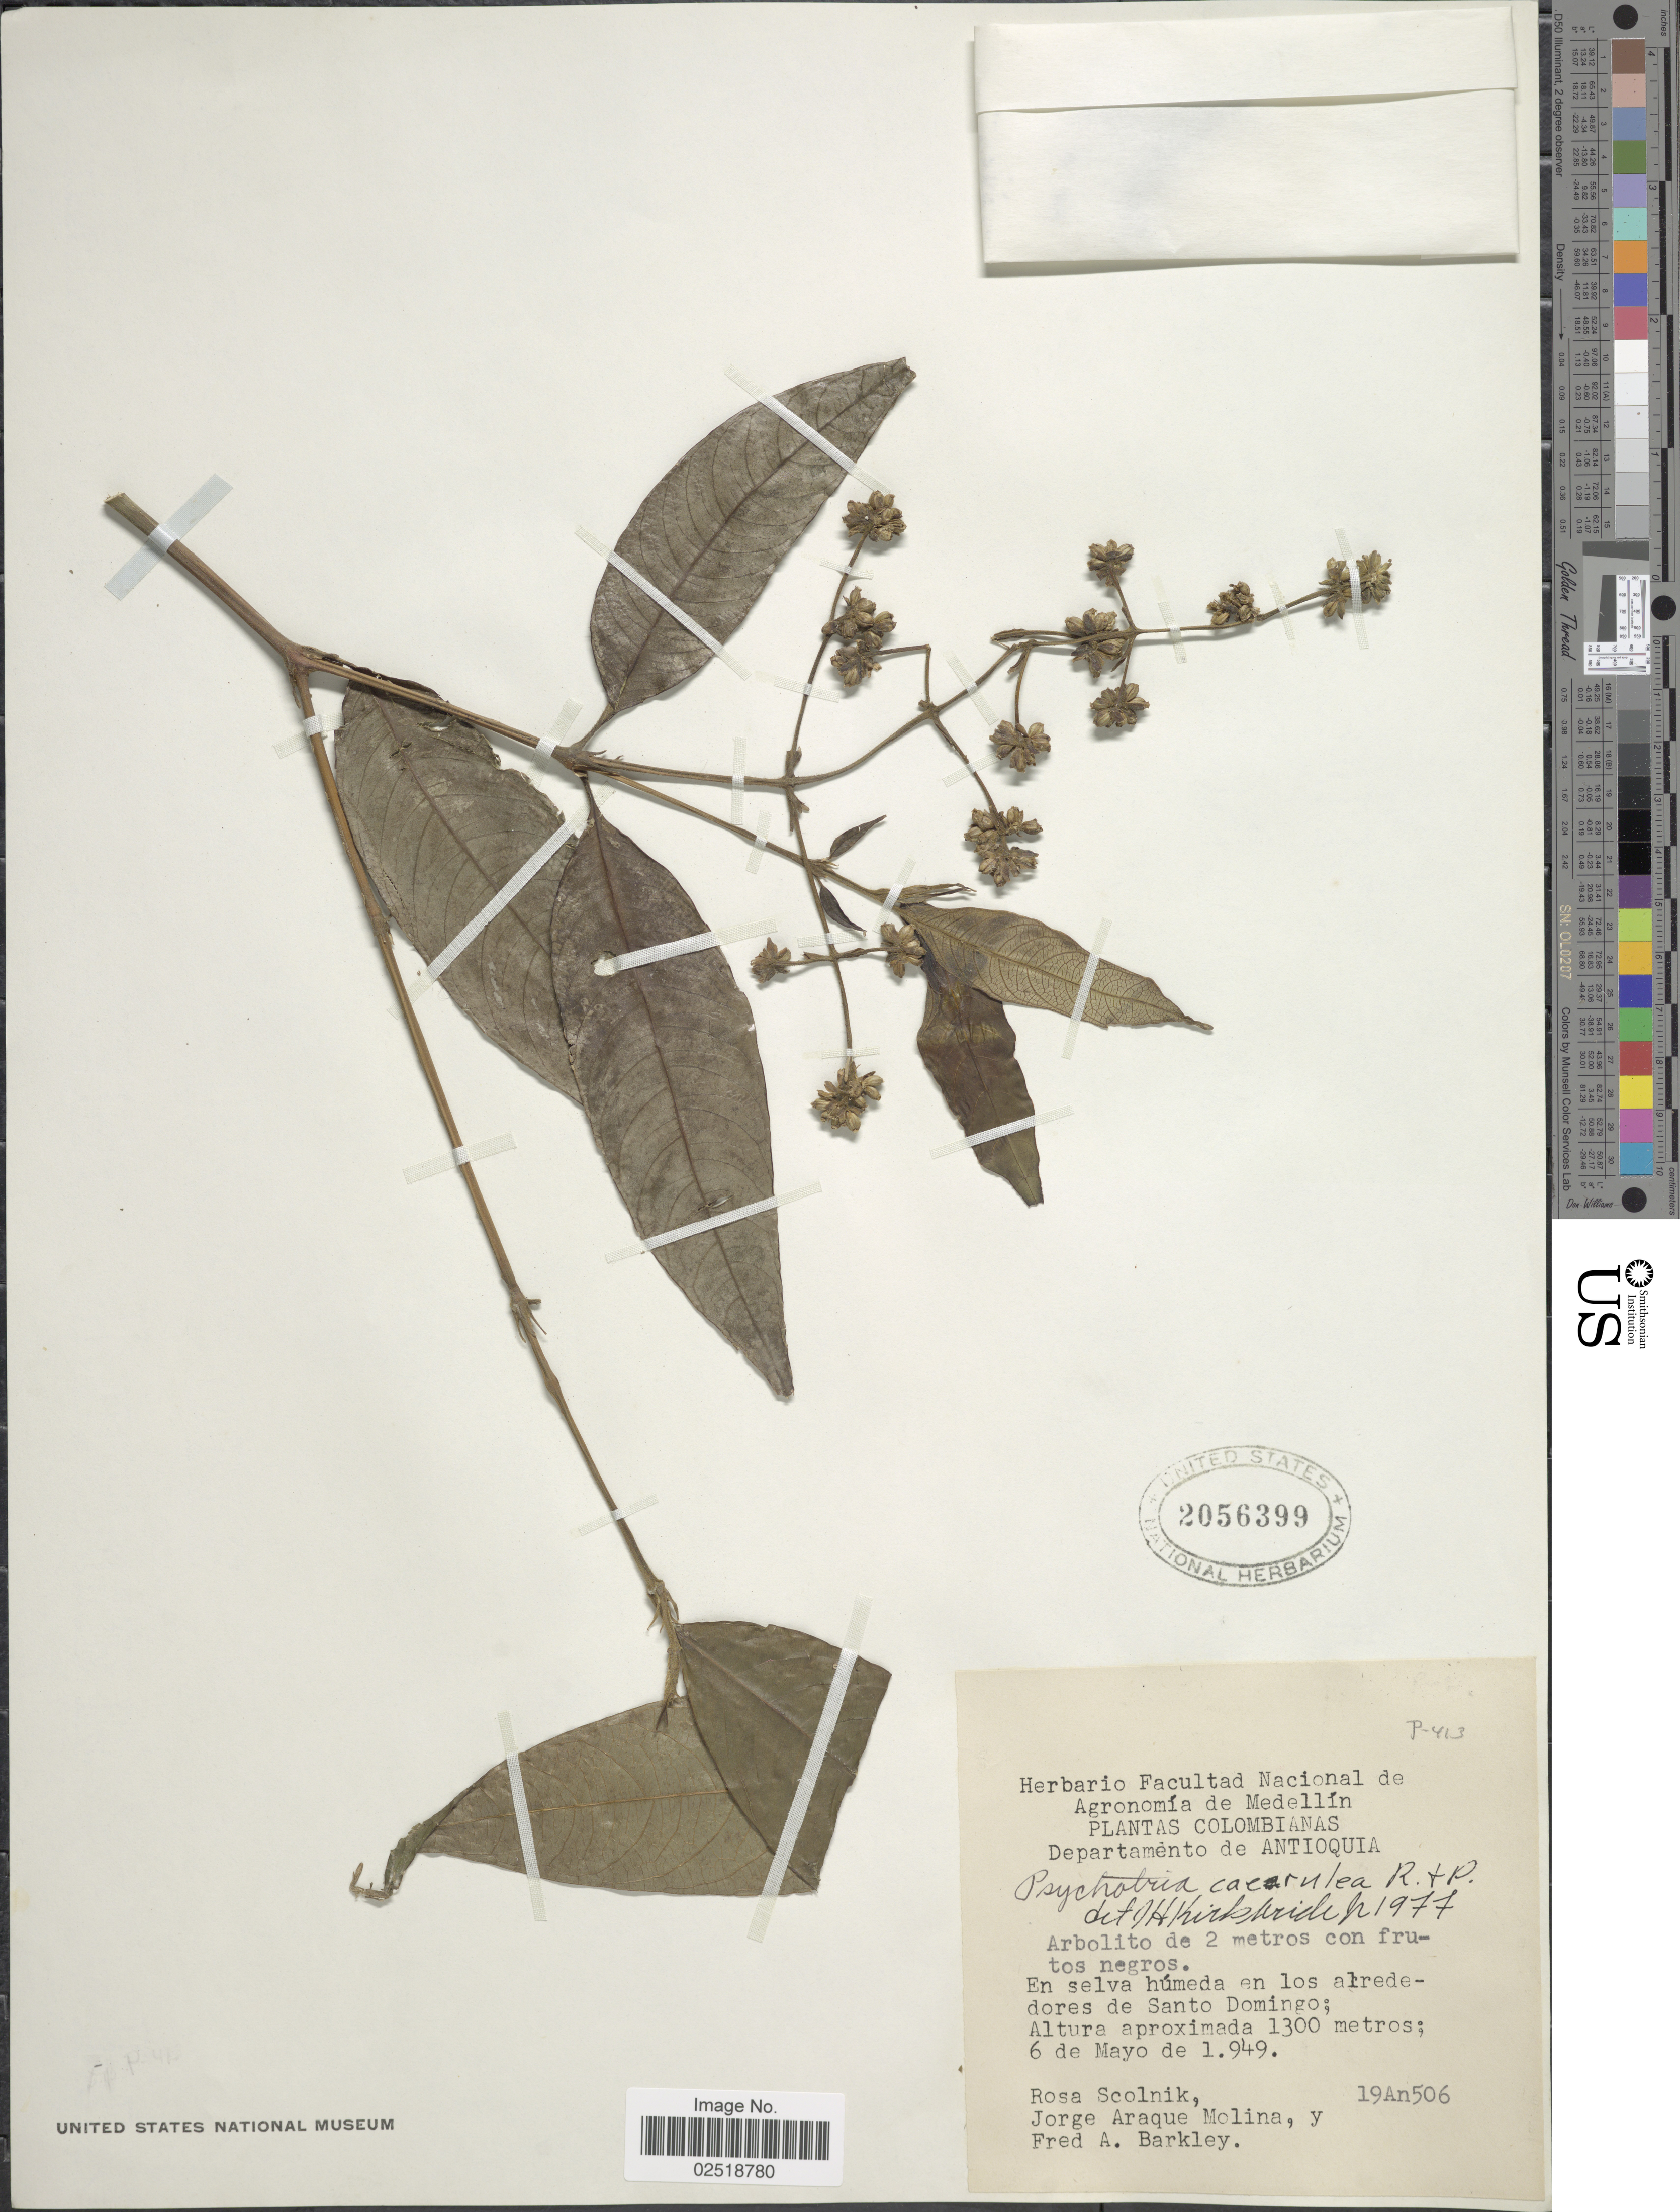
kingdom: Plantae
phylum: Tracheophyta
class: Magnoliopsida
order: Gentianales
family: Rubiaceae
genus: Psychotria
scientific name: Psychotria caerulea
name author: Ruiz & Pav.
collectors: R. Scolnik, J. Araque Molina & F. A. Barkley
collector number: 19An506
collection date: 1949-05-06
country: Colombia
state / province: Antioquia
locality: Departamento de Antioquia, En selva húmeda en los alrededores de Santo Domingo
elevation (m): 1300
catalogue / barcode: US 2056399